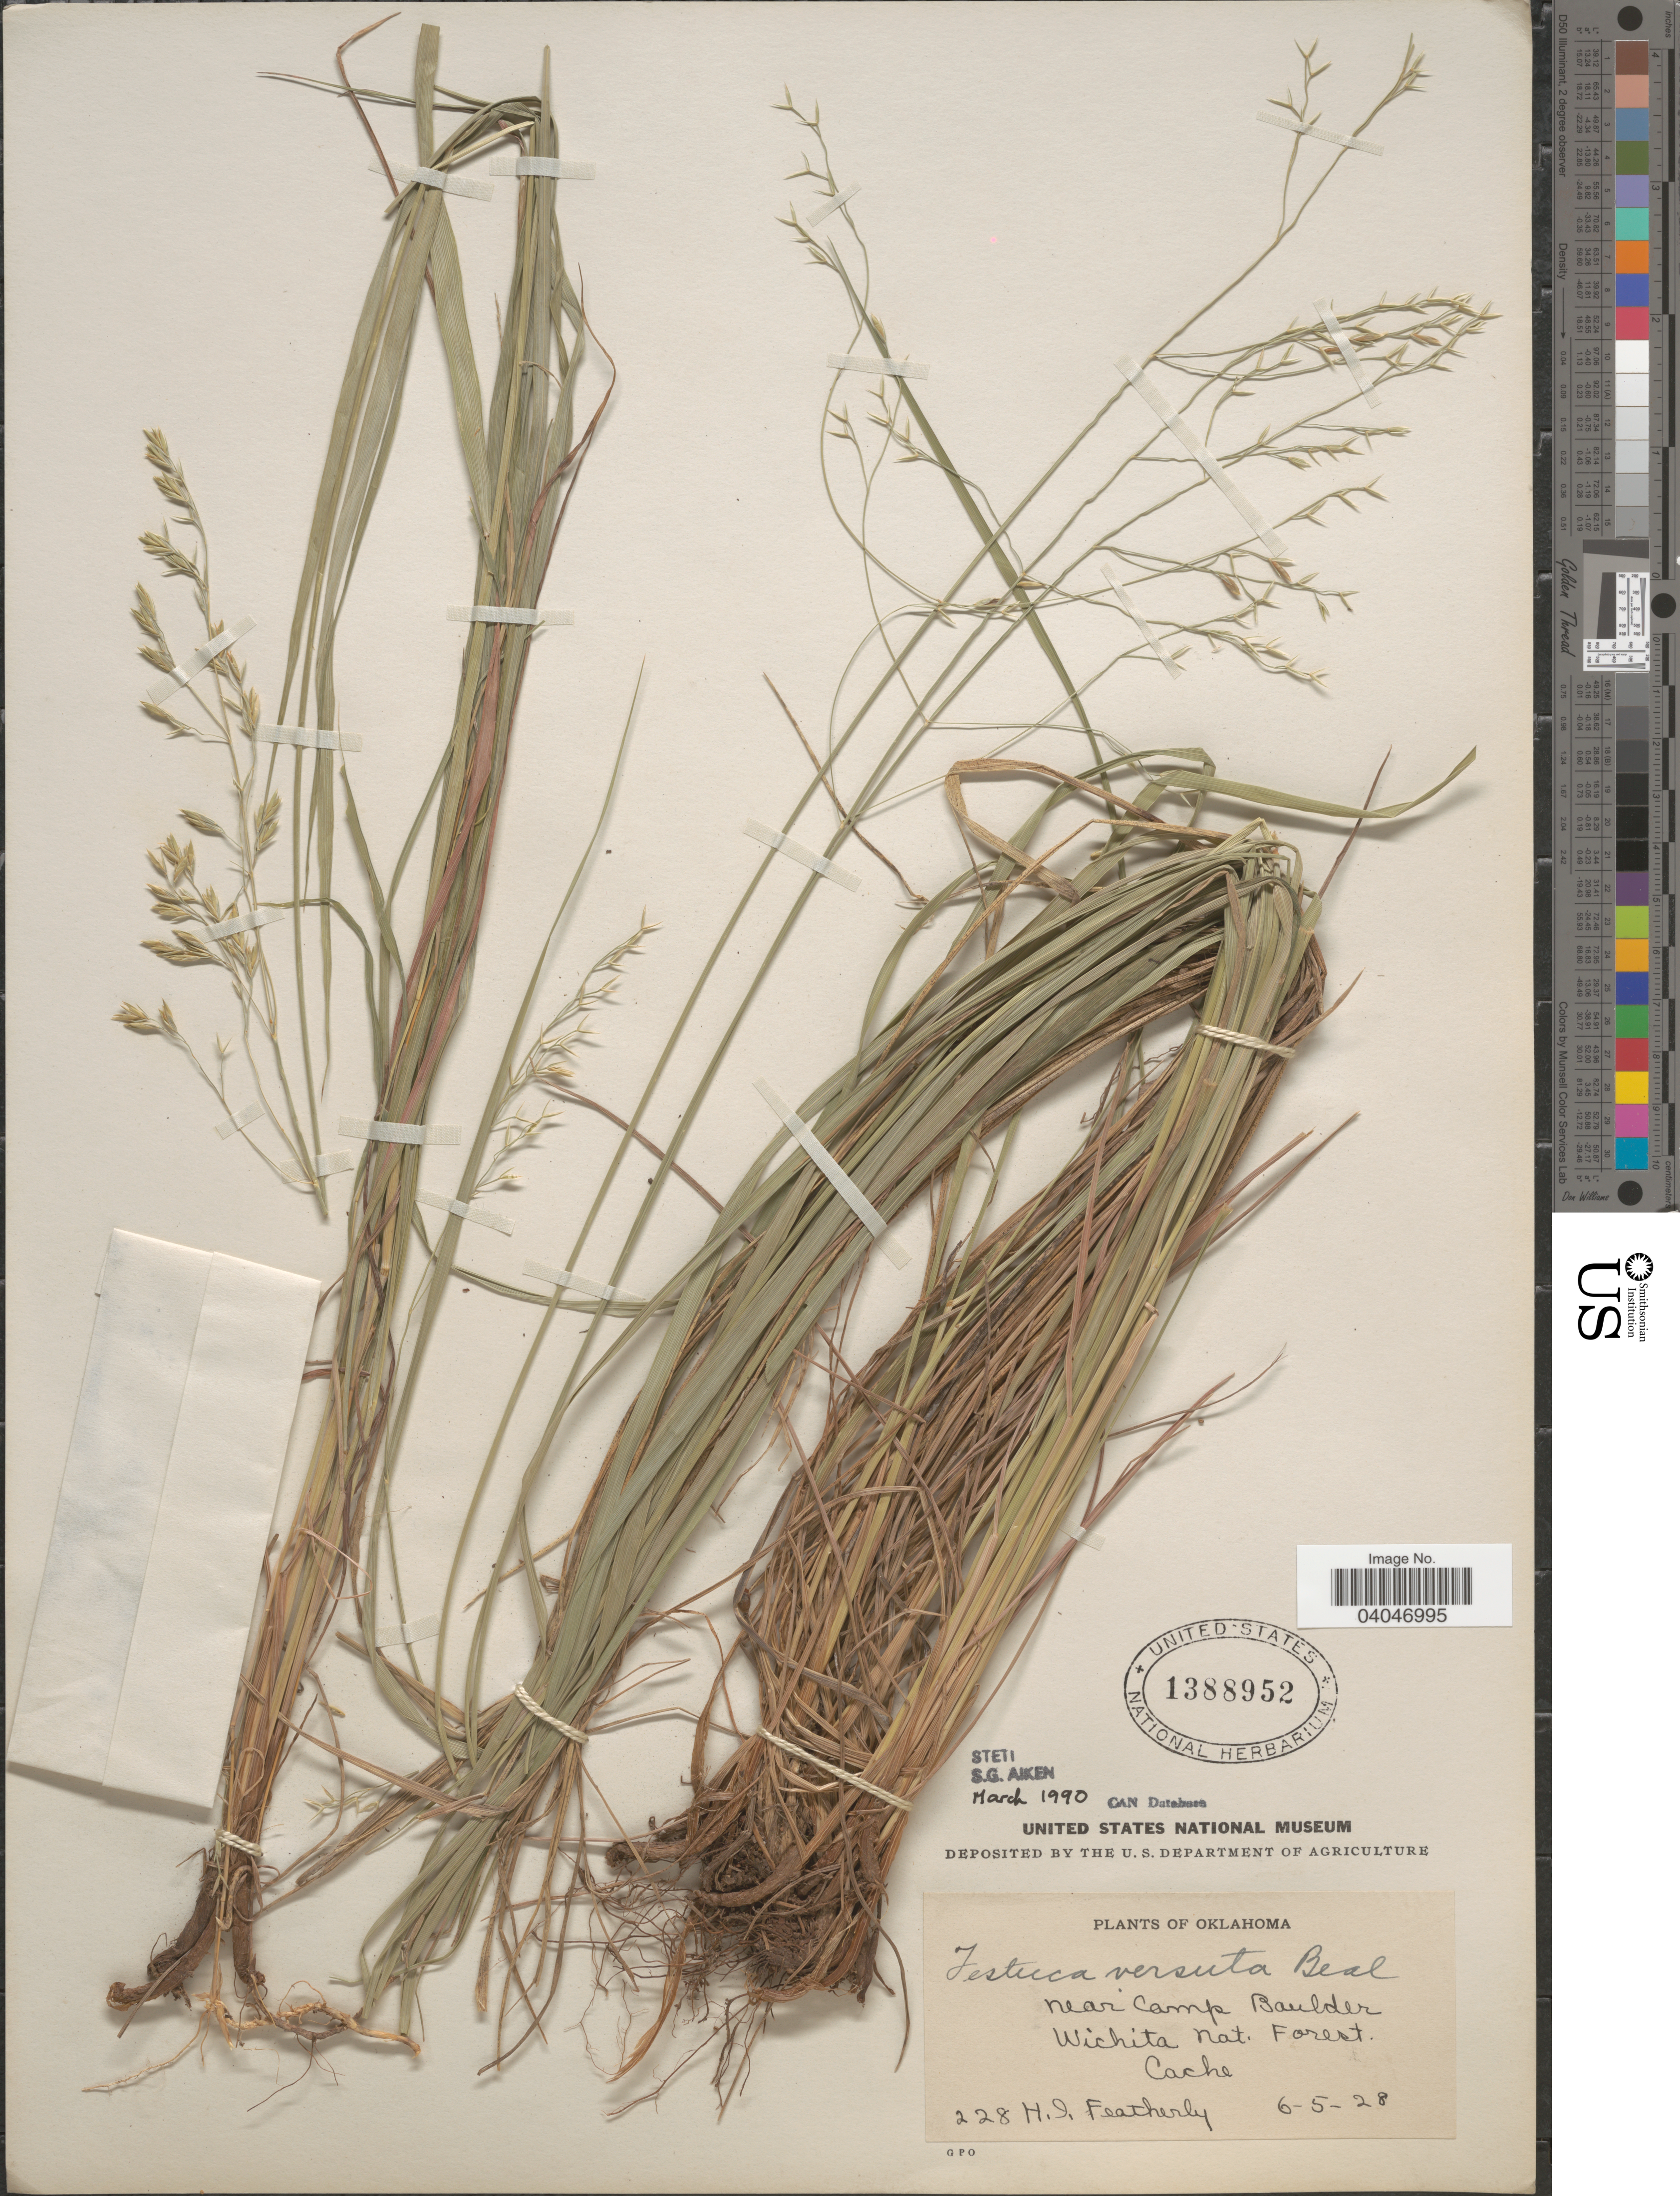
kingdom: Plantae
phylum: Tracheophyta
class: Liliopsida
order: Poales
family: Poaceae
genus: Festuca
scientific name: Festuca versuta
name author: W.J. Beal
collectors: H. Featherly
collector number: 228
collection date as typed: Transcribed d/m/y: 5/6/28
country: United States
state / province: Oklahoma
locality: Near Camp Boulder. Wichita Nat. Forest. Cache.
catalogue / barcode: US 1388952